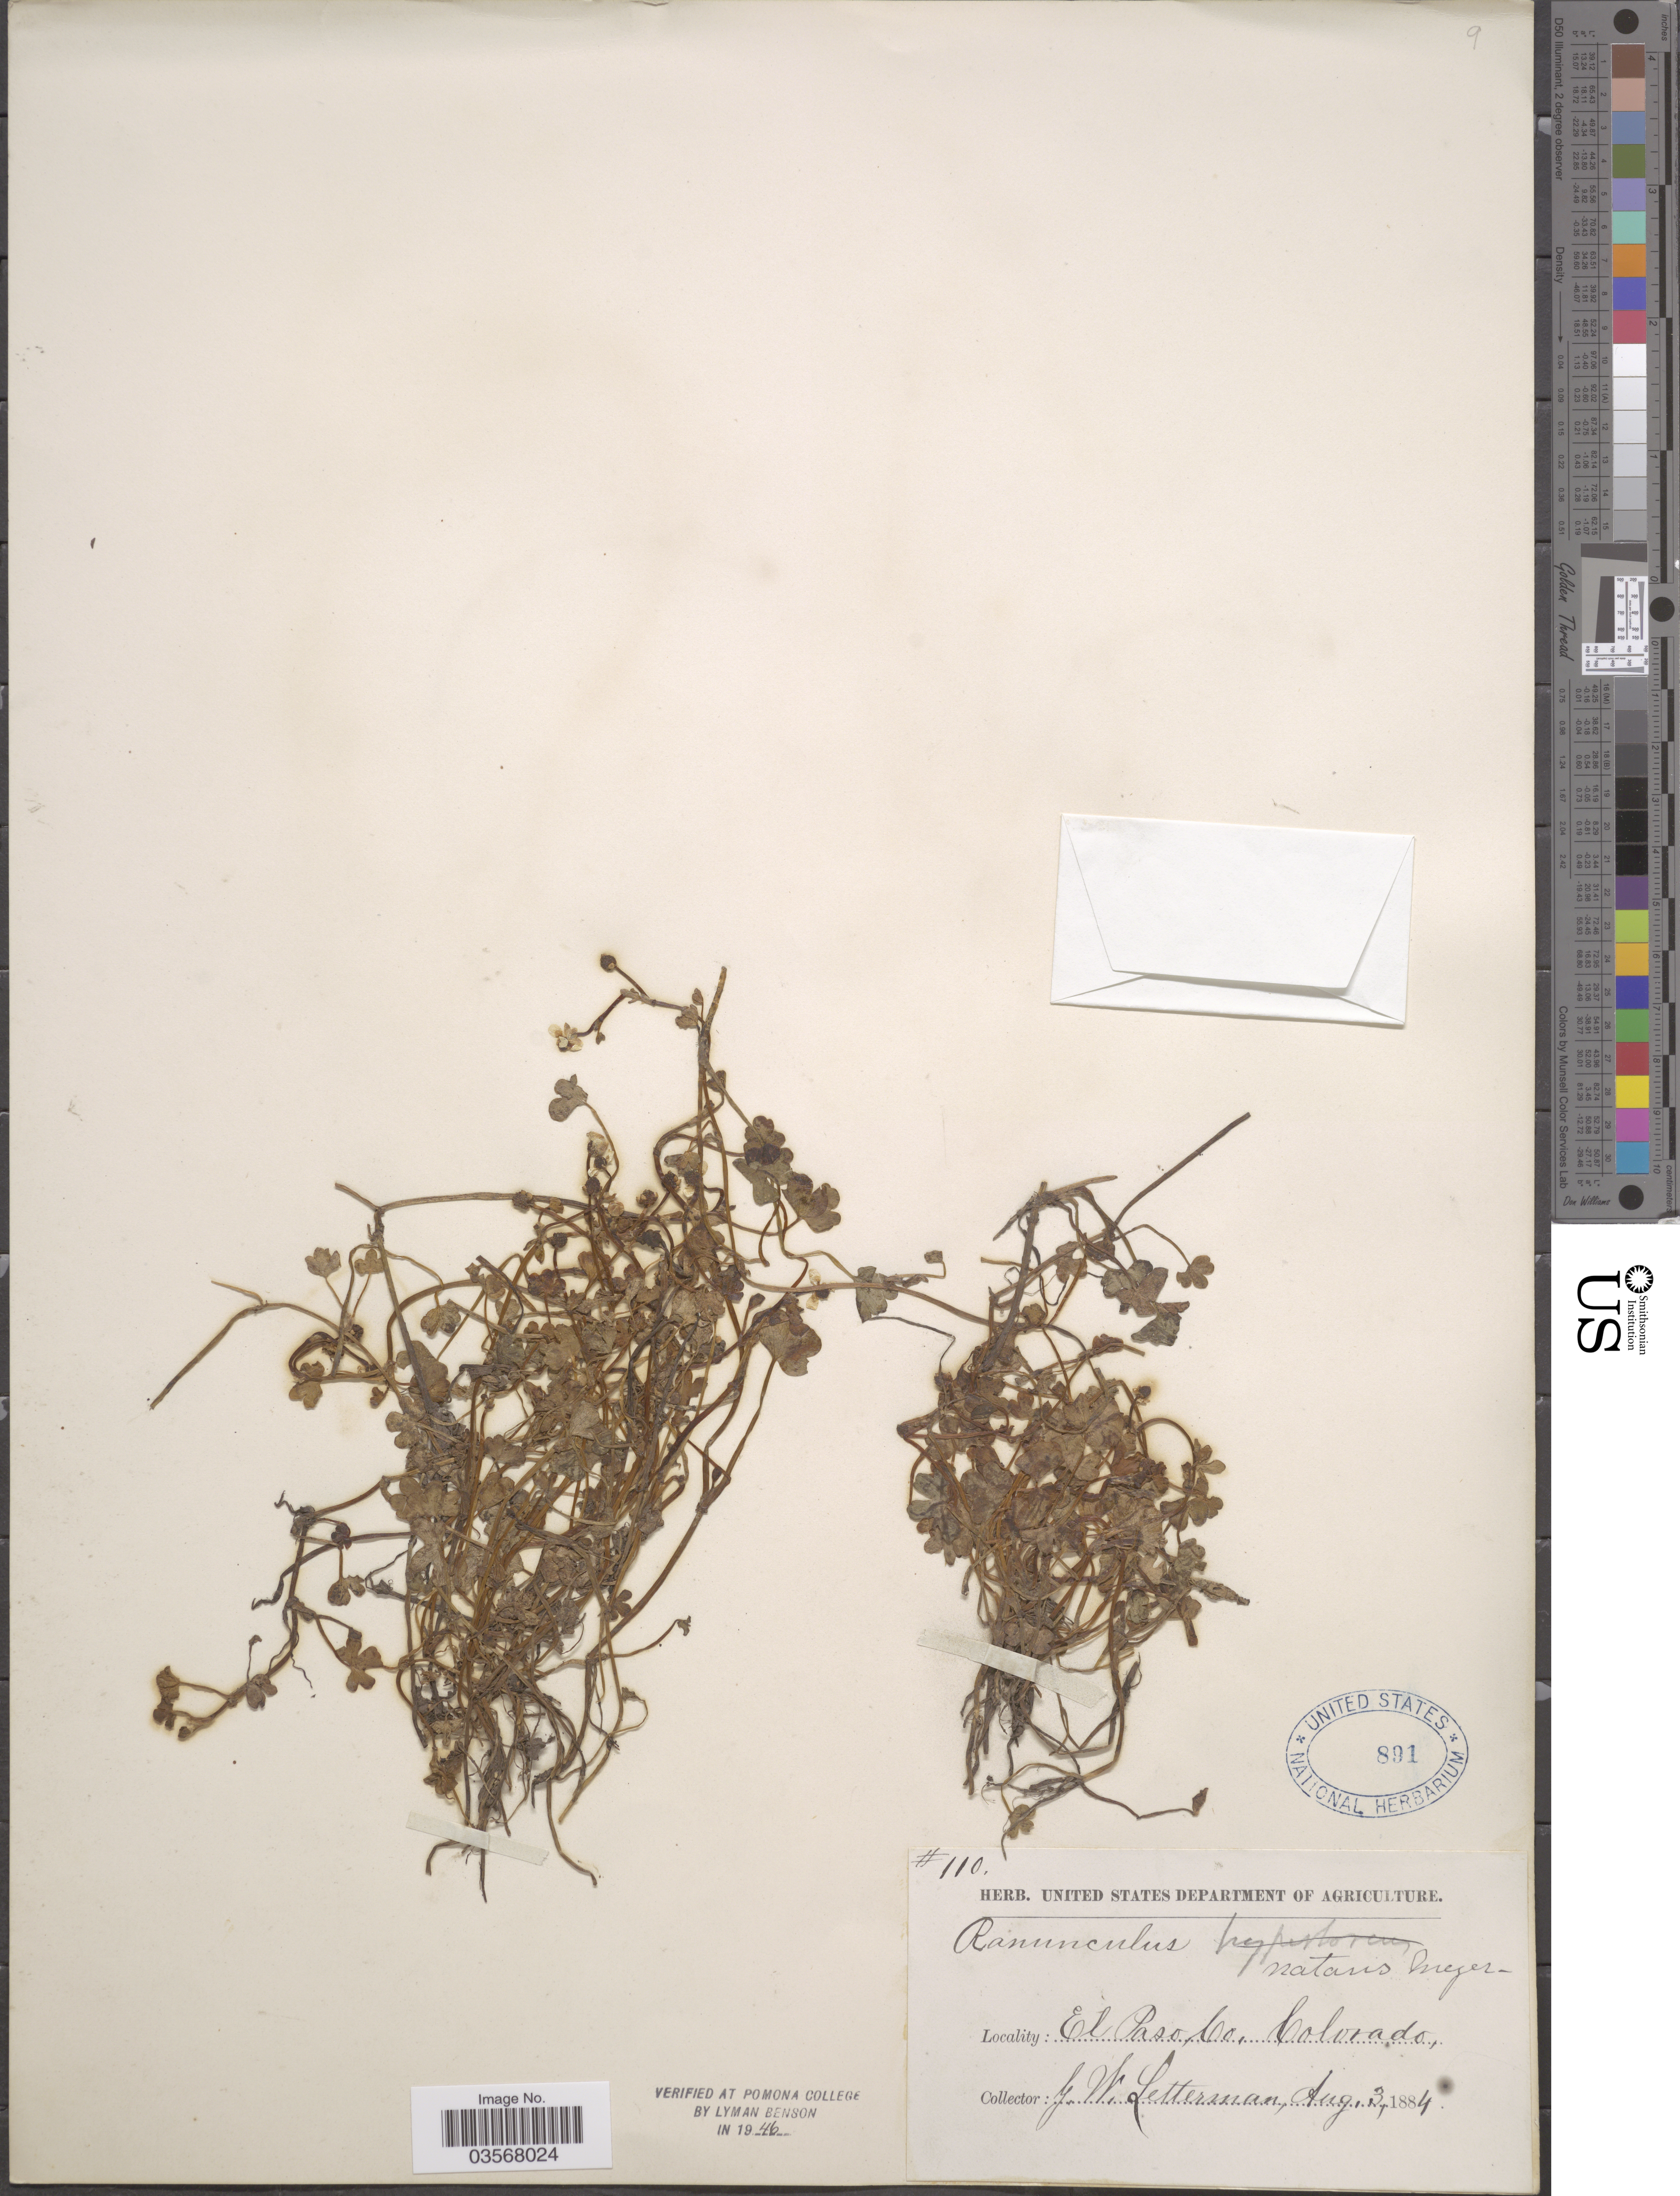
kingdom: Plantae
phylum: Tracheophyta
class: Magnoliopsida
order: Ranunculales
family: Ranunculaceae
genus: Ranunculus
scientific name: Ranunculus natans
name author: C.A. Mey.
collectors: G. W. Letterman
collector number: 110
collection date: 1884-08-03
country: United States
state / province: Colorado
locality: El Paso Co.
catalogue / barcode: US 891